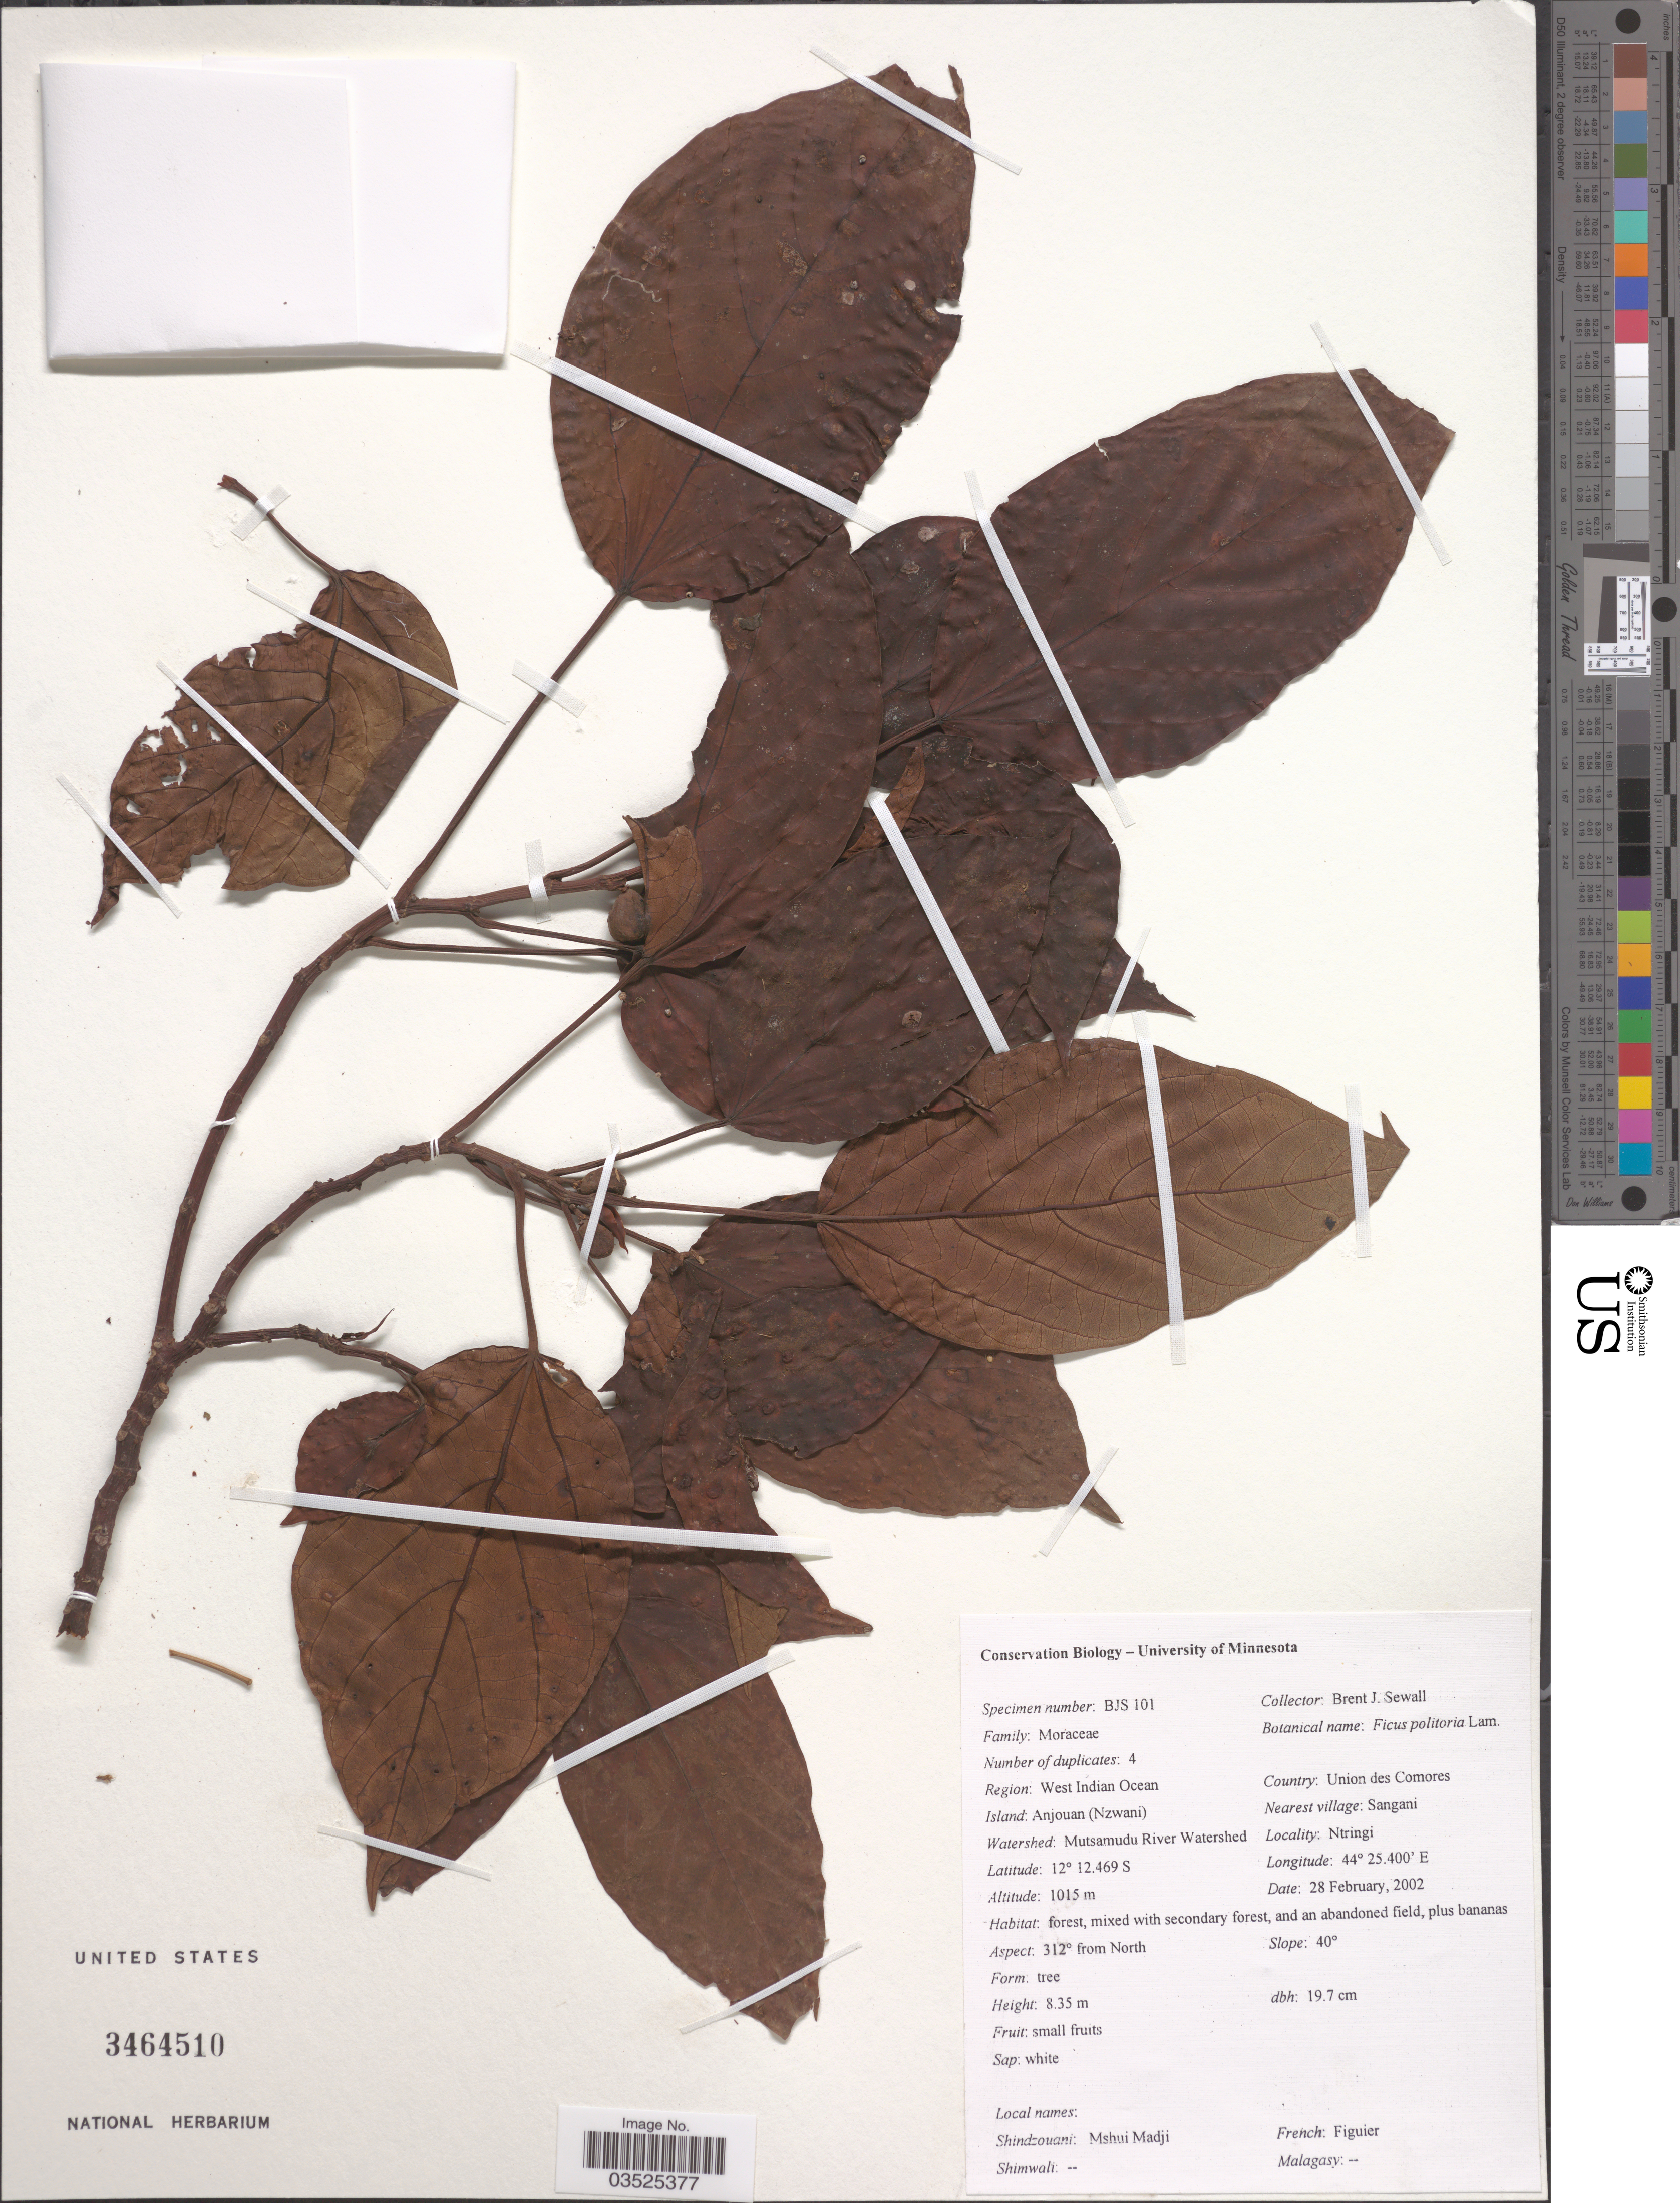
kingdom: Plantae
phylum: Tracheophyta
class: Magnoliopsida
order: Rosales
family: Moraceae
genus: Ficus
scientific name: Ficus politoria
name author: Lam.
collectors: B. Sewall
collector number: BJS 101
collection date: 2002-02-28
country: Comoros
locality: Region: West Indian Ocean. Island: Anjouan (Nzwani), Watershed: Mutsamudu River Watershed. Country: Union des Comores, Nearest village: Sangani, Ntringi.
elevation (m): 1015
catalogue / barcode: US 3464510